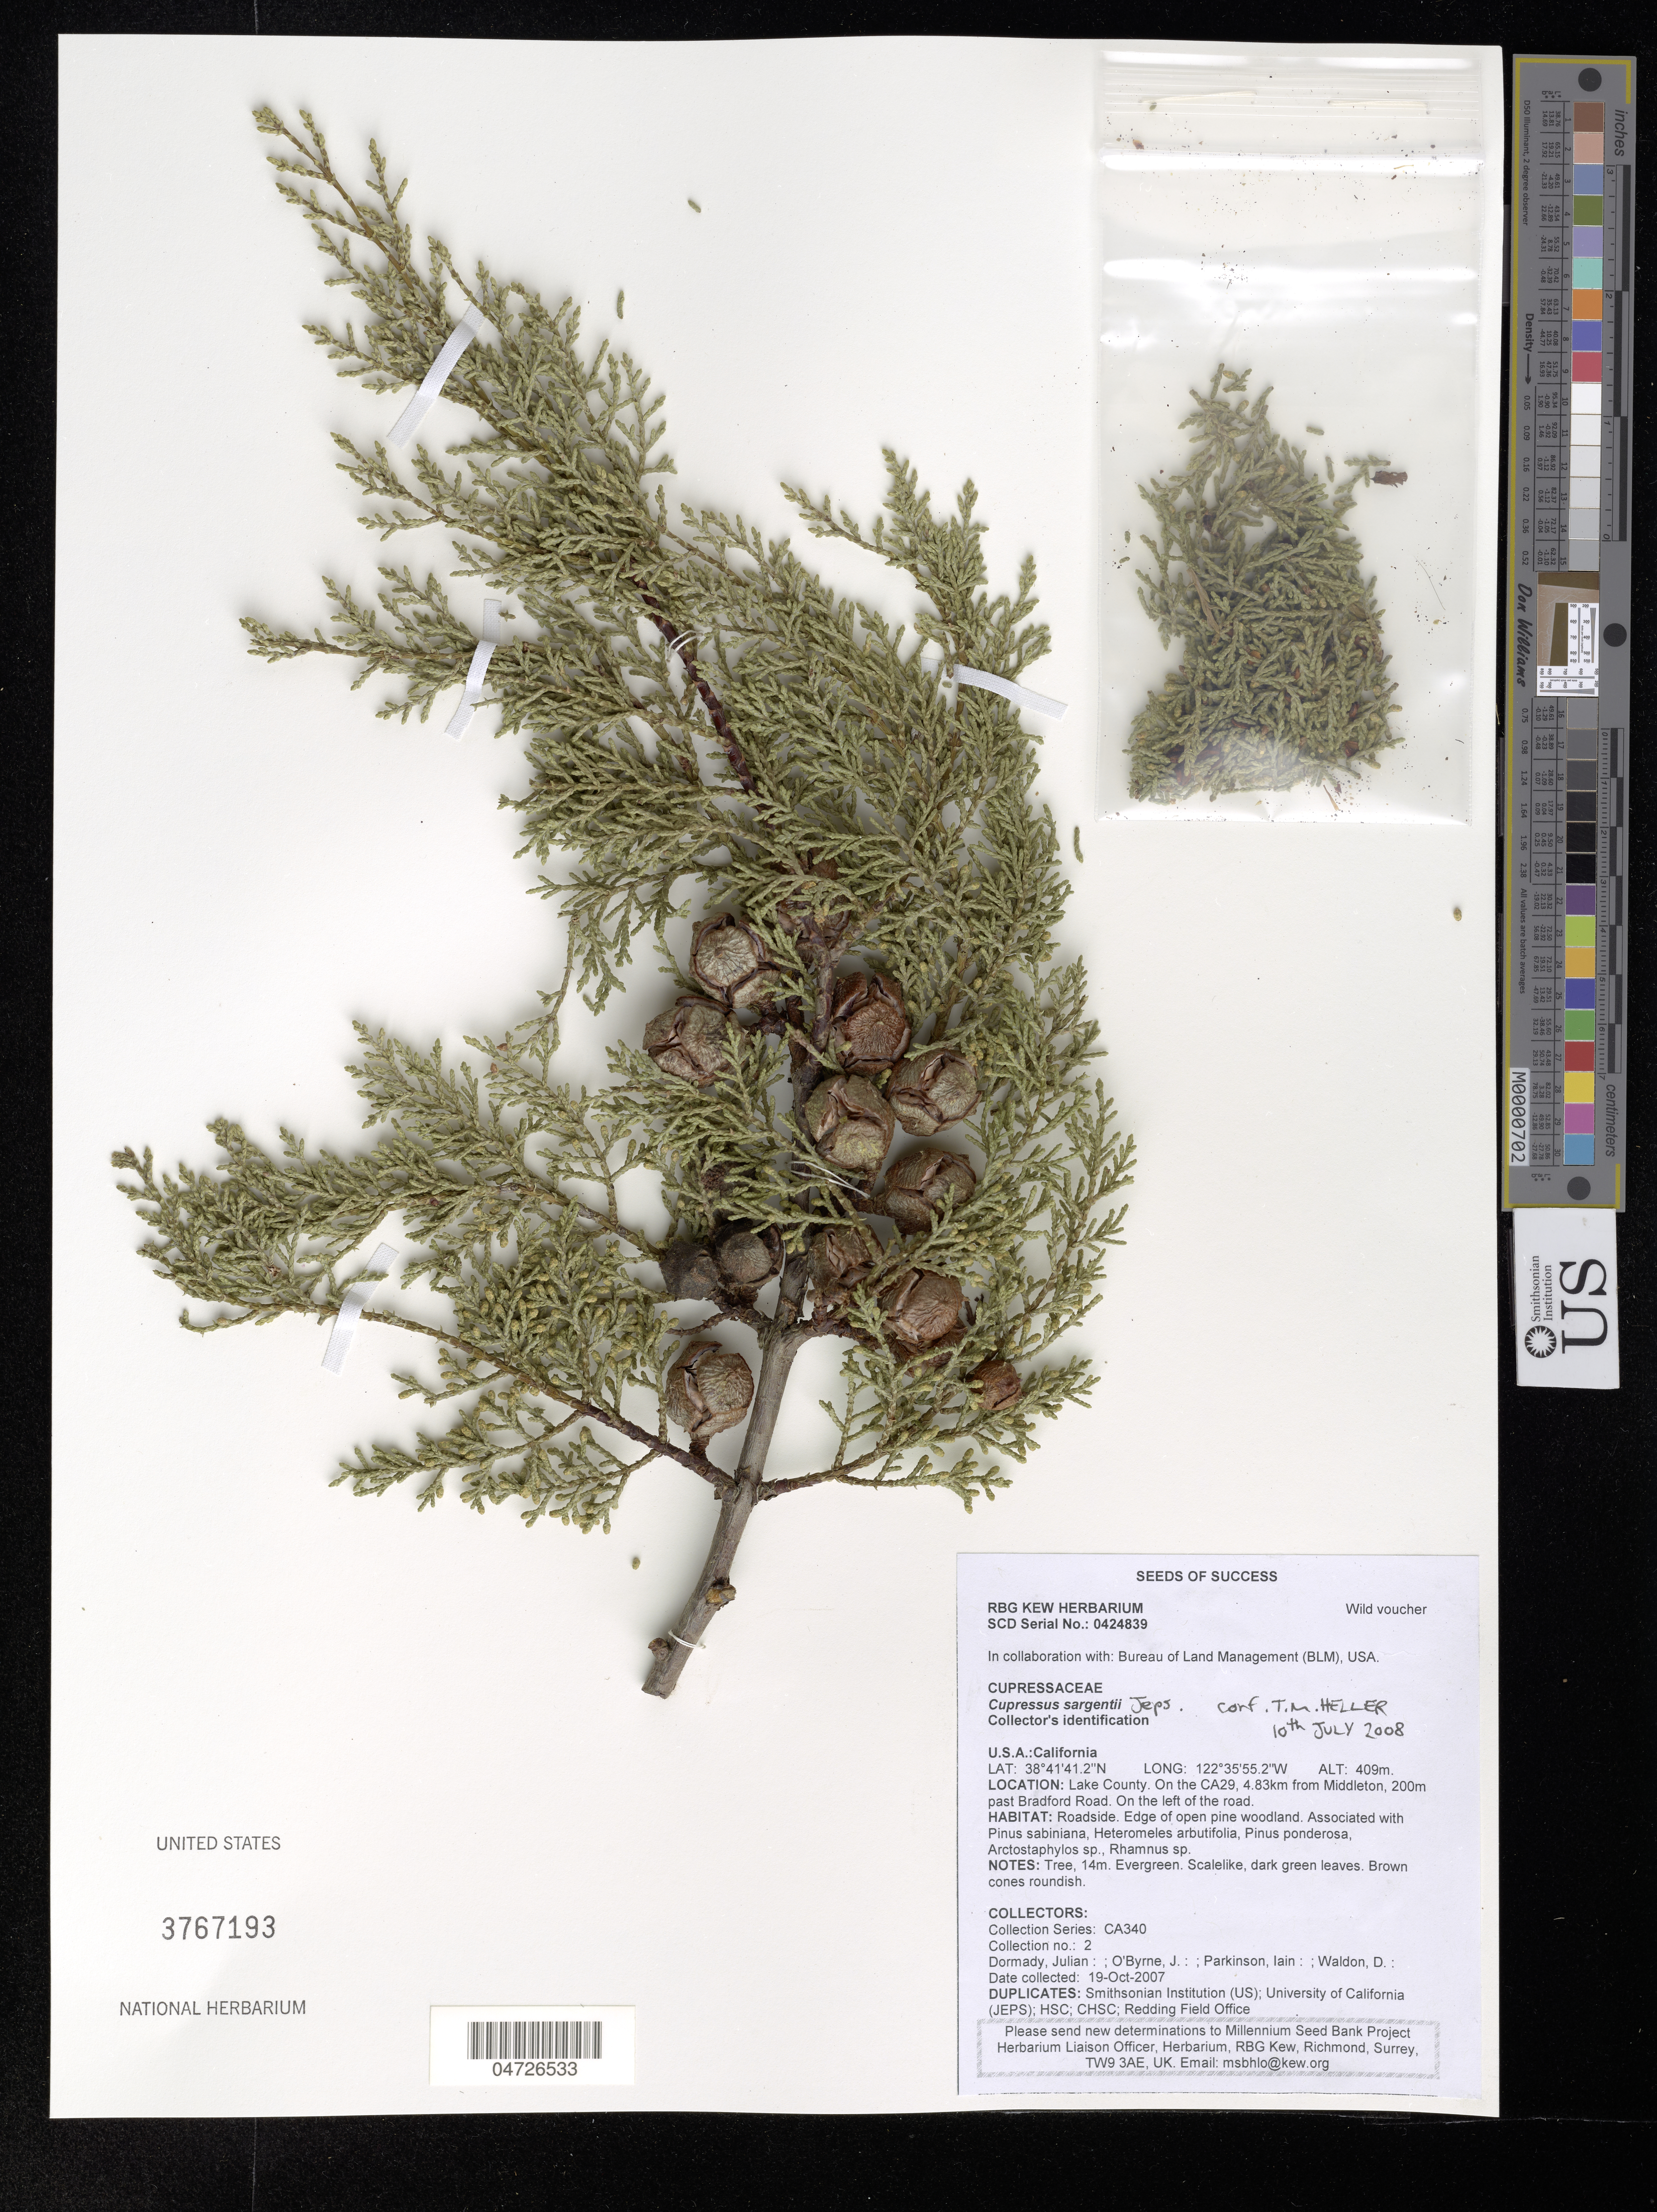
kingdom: Plantae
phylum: Tracheophyta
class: Pinopsida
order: Pinales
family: Cupressaceae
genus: Cupressus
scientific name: Cupressus sargentii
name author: Jeps.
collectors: J. Dormady, J. O'Byrne, I. Parkinson & D. Waldon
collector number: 2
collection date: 2007-10-19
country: United States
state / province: California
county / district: Lake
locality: Lake County. On the CA29, 4.83km from Middleton, 200m past Bradford Road. On the left of the road.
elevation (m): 409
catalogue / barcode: US 3767193